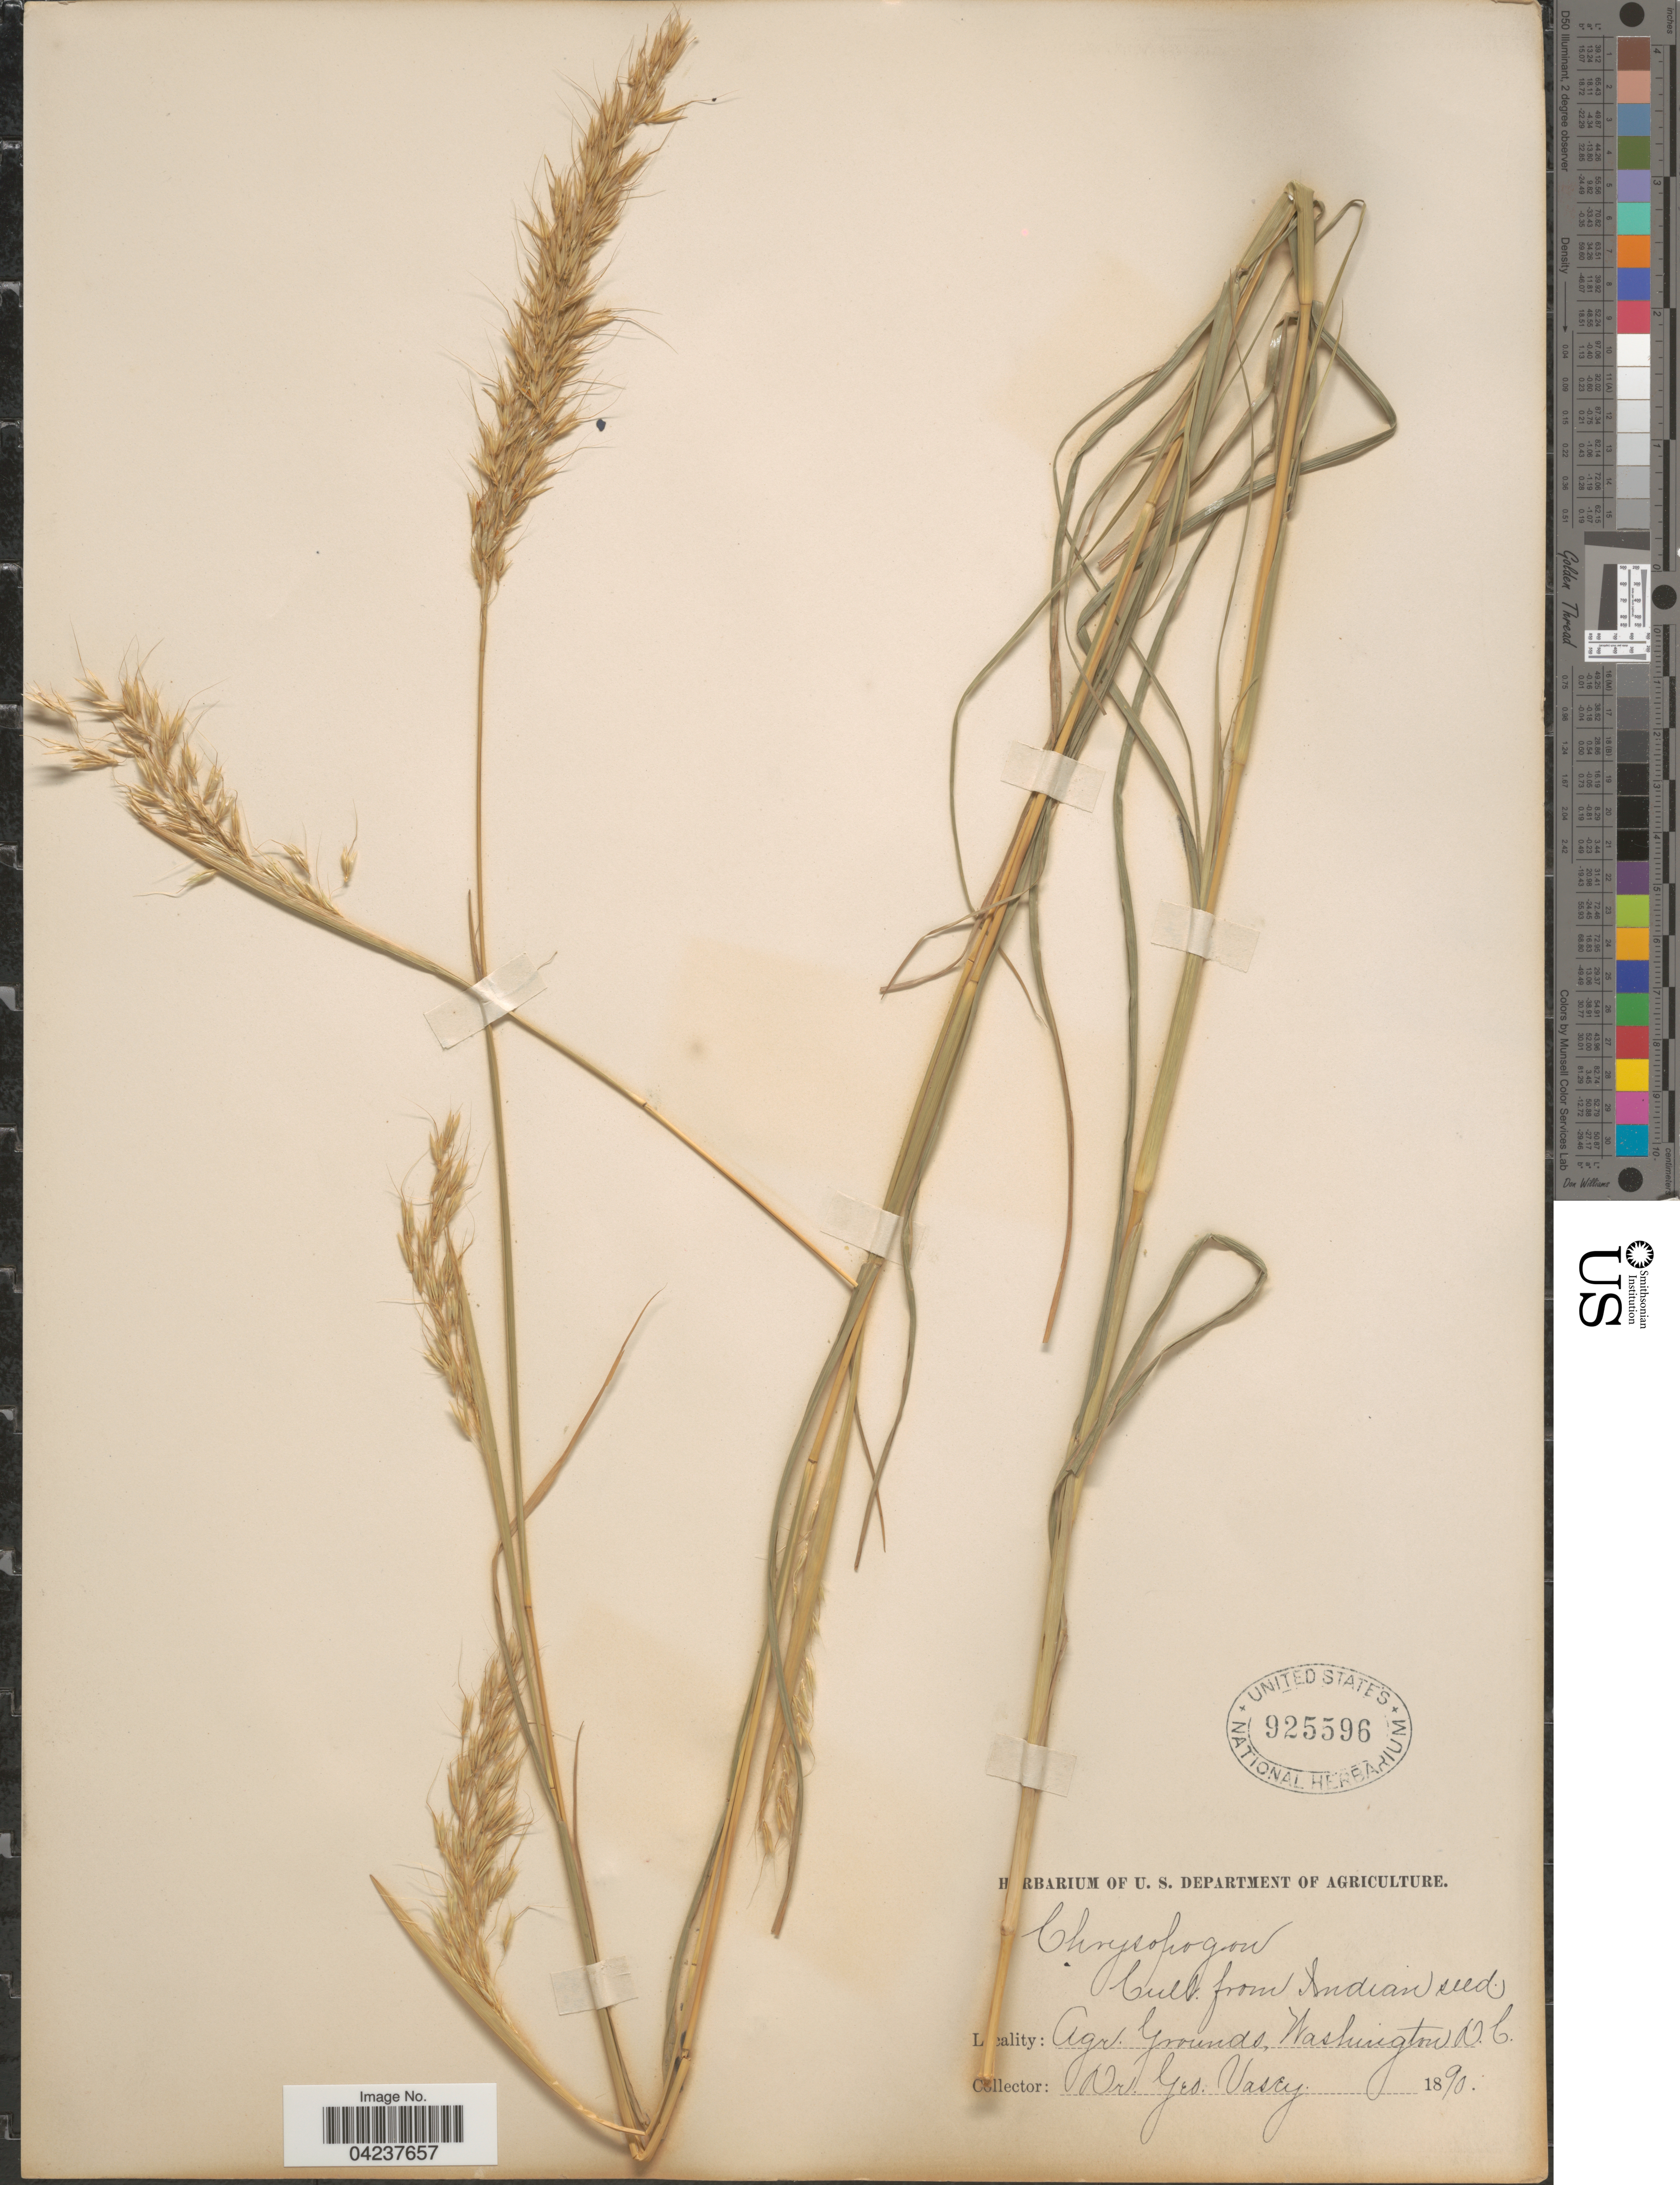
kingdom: Plantae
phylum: Tracheophyta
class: Liliopsida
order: Poales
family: Poaceae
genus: Chrysopogon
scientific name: Chrysopogon fulvus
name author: (Spreng.) Chiov.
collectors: G. Vasey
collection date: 1890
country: United States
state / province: District of Columbia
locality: Agr. Grounds, Washington D.C.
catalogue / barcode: US 925596